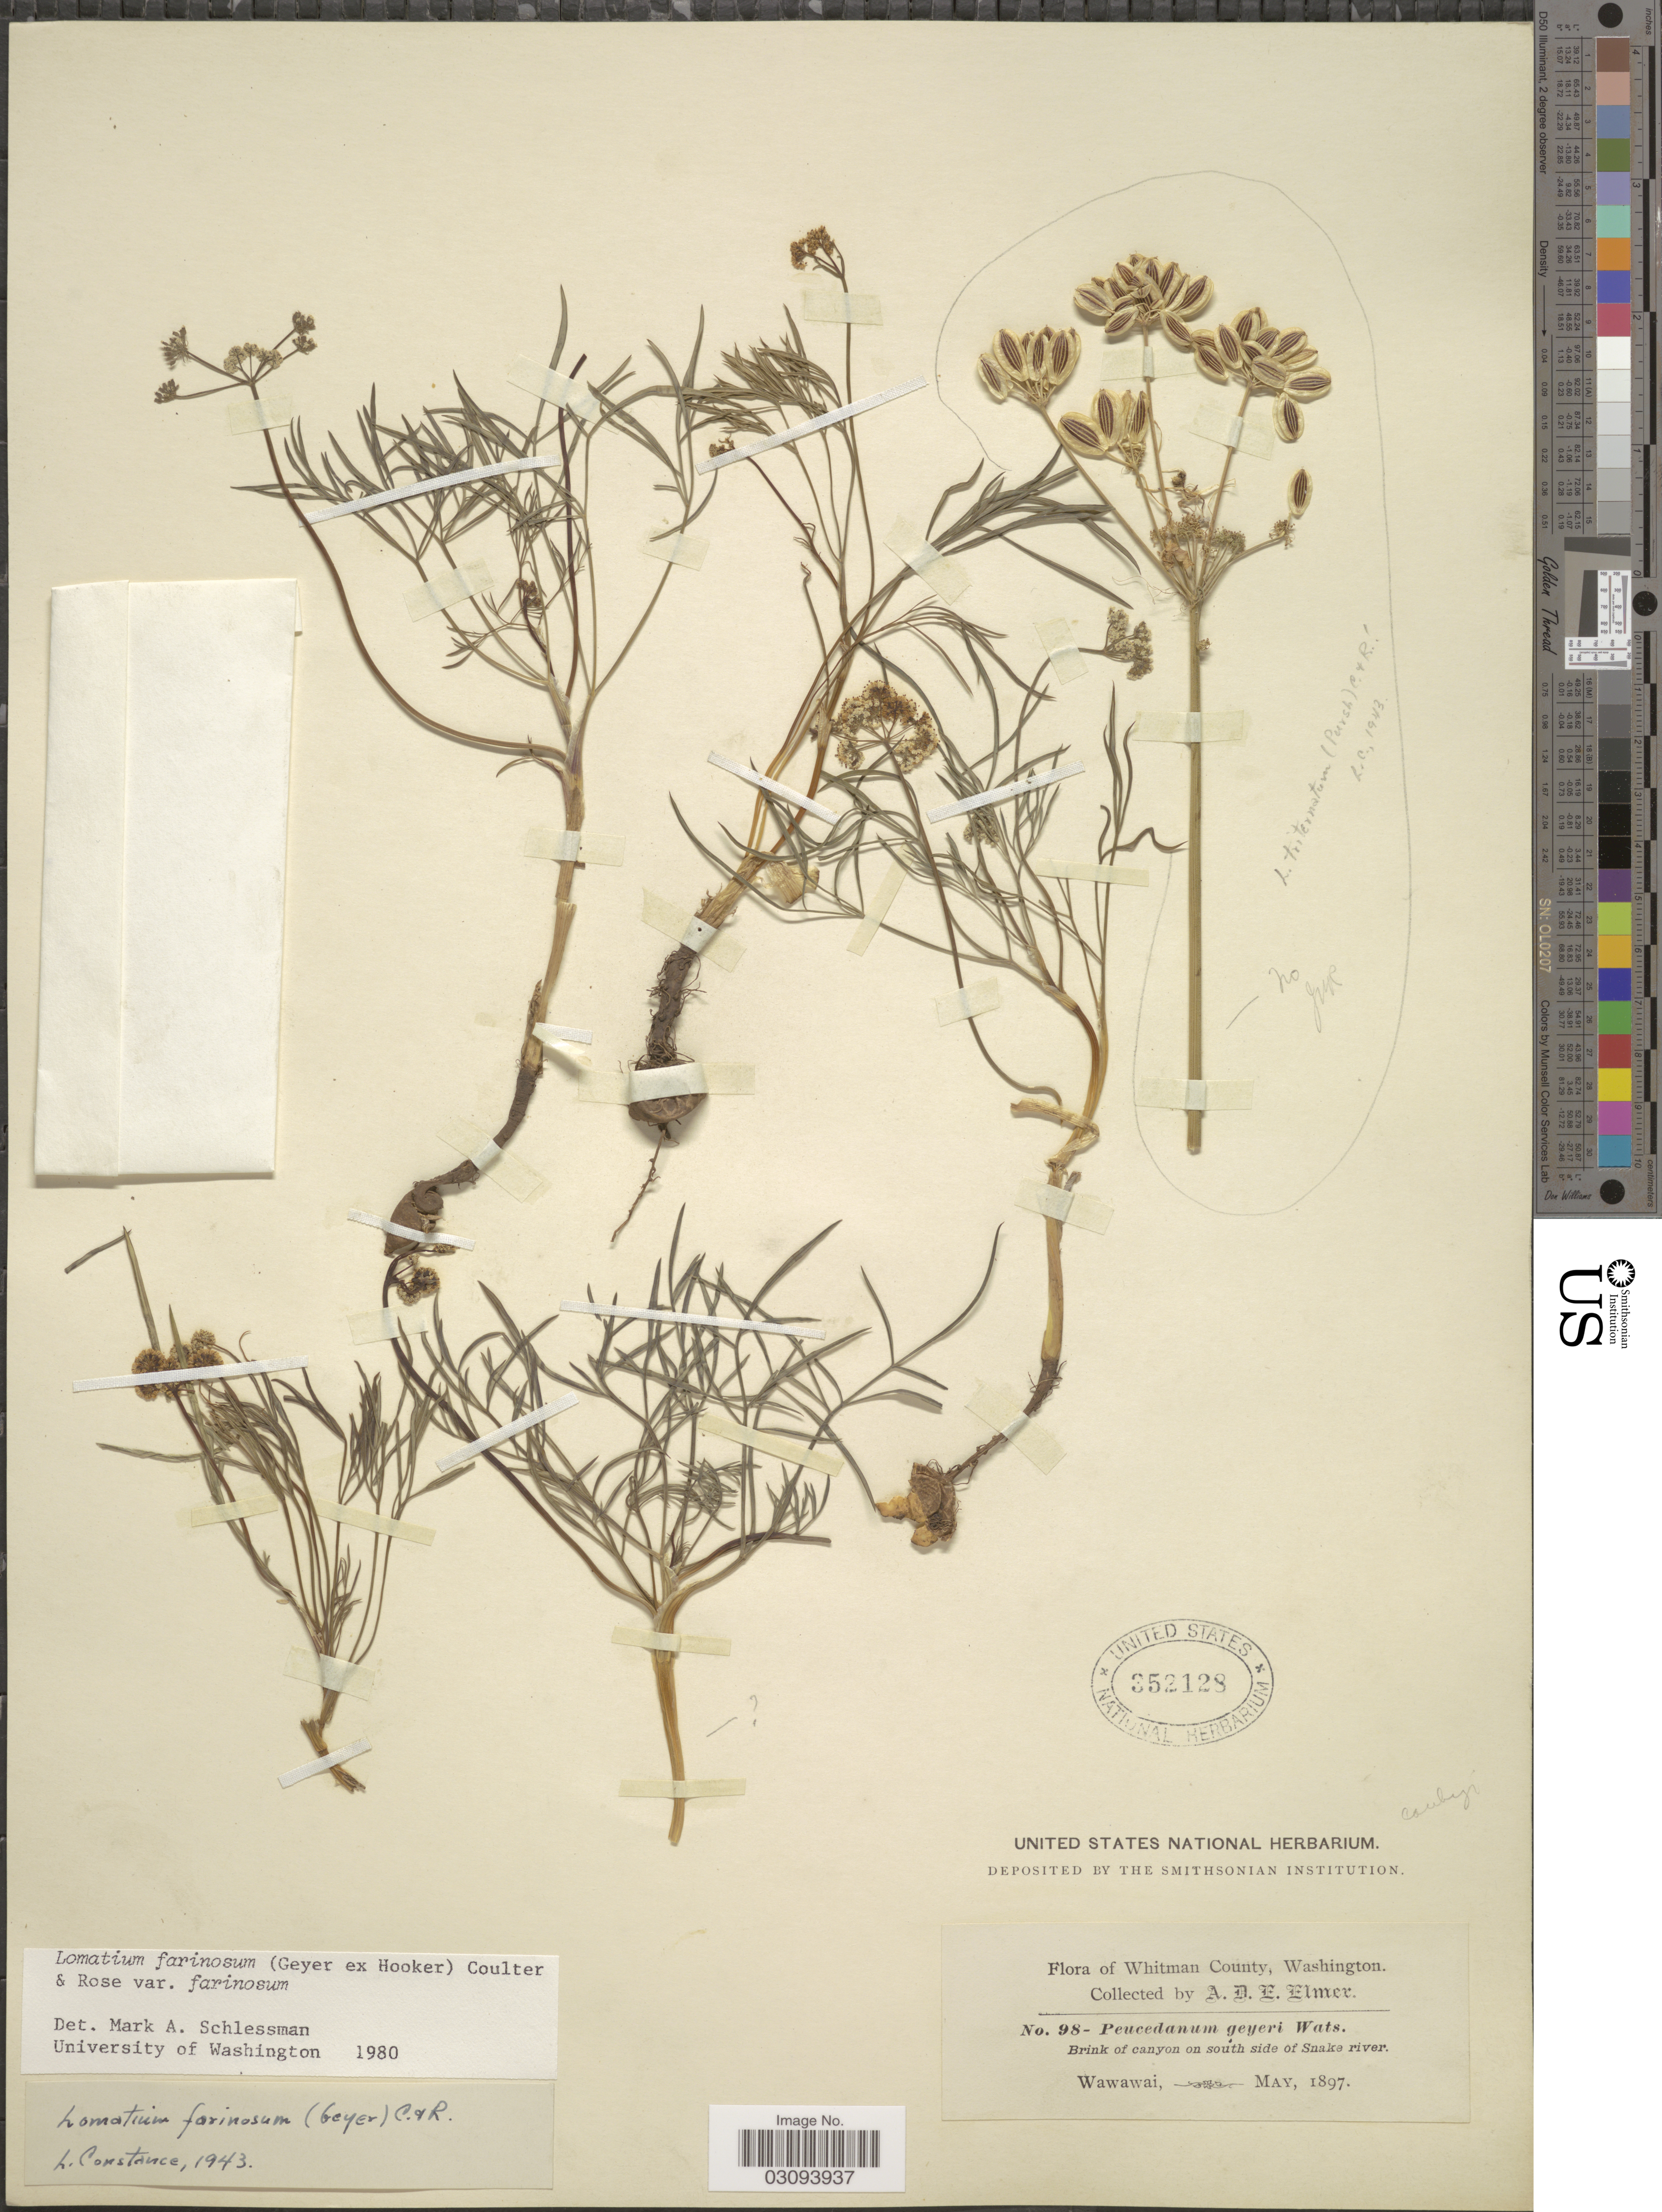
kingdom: Plantae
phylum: Tracheophyta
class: Magnoliopsida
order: Apiales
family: Apiaceae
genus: Lomatium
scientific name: Lomatium farinosum var. farinosum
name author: (Geyer) J.M. Coult. & Rose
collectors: A. D. E. Elmer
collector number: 98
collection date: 1897-05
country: United States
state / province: Washington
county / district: Whitman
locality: Whitman County. Brink of canyon on south side of Snake river. Wawawai.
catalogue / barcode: US 352128